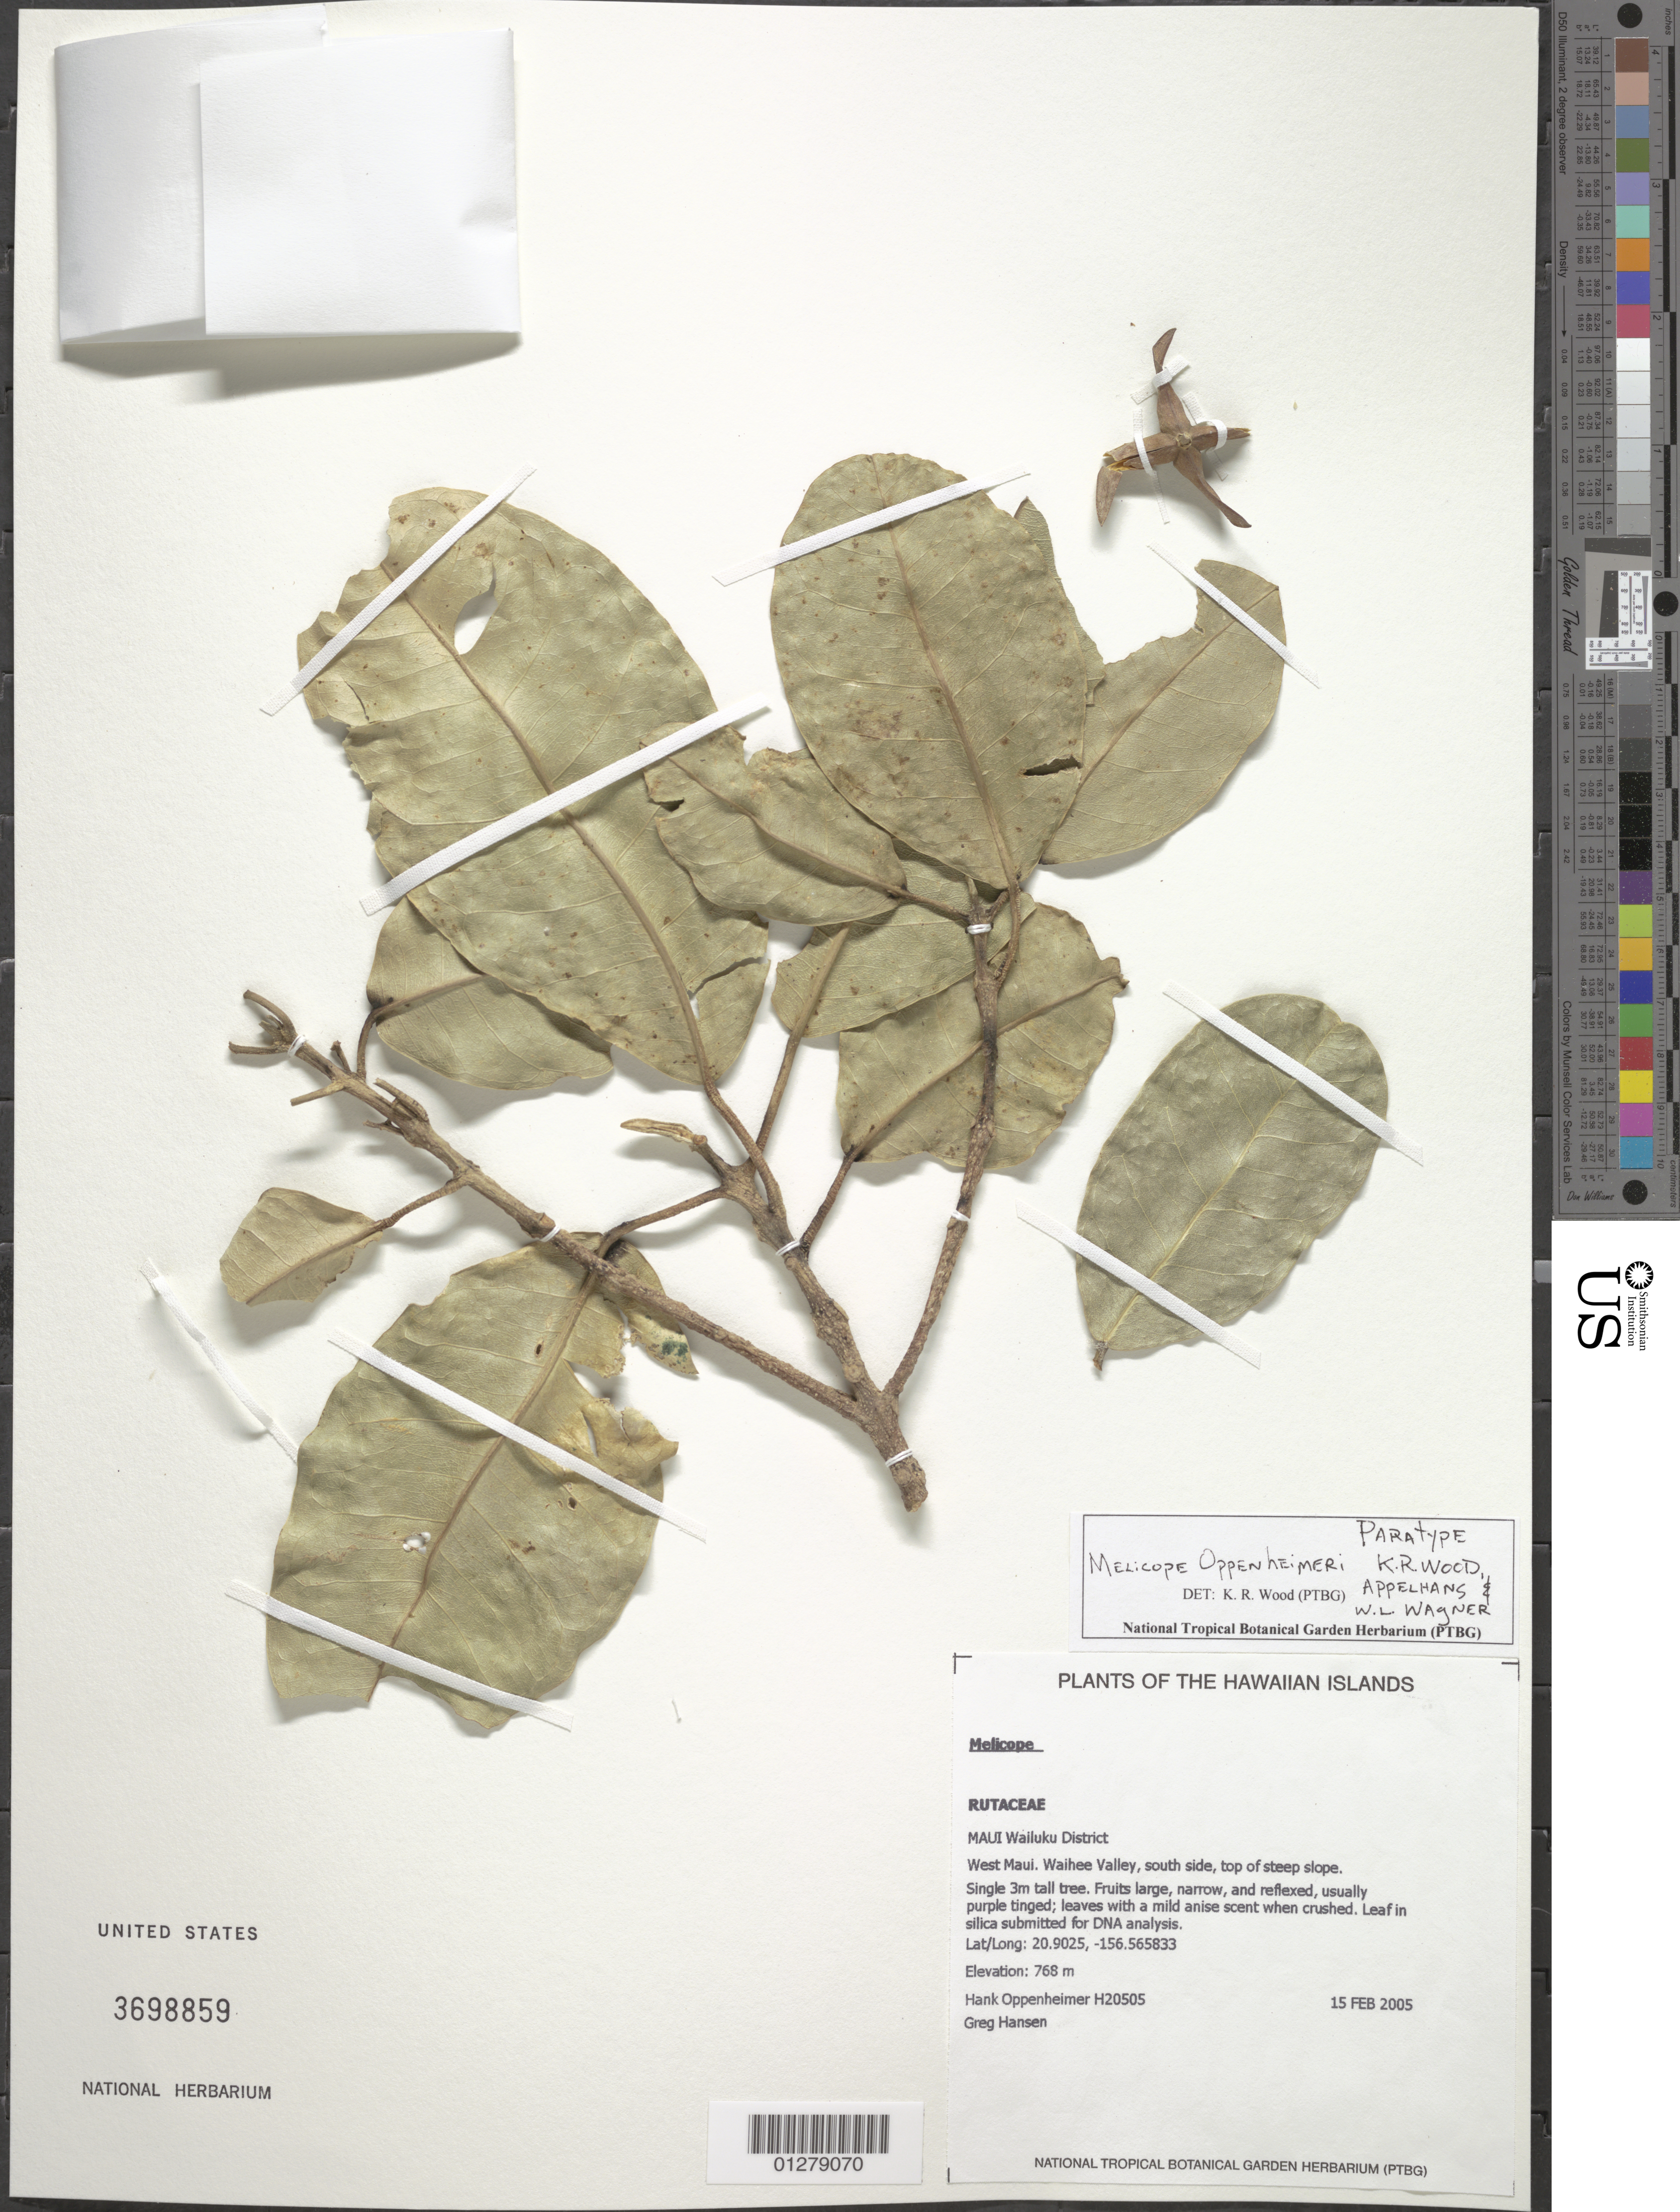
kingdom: Plantae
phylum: Tracheophyta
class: Magnoliopsida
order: Sapindales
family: Rutaceae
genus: Melicope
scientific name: Melicope oppenheimeri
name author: K.R. Wood et al.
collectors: H. L. Oppenheimer & G. Hansen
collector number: H20505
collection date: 2005-02-15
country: United States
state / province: Hawaii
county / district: Maui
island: Maui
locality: Wailuku District, W. Maui, Waihee Valley, south side, top of steep slope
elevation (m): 768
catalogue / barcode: US 3698859